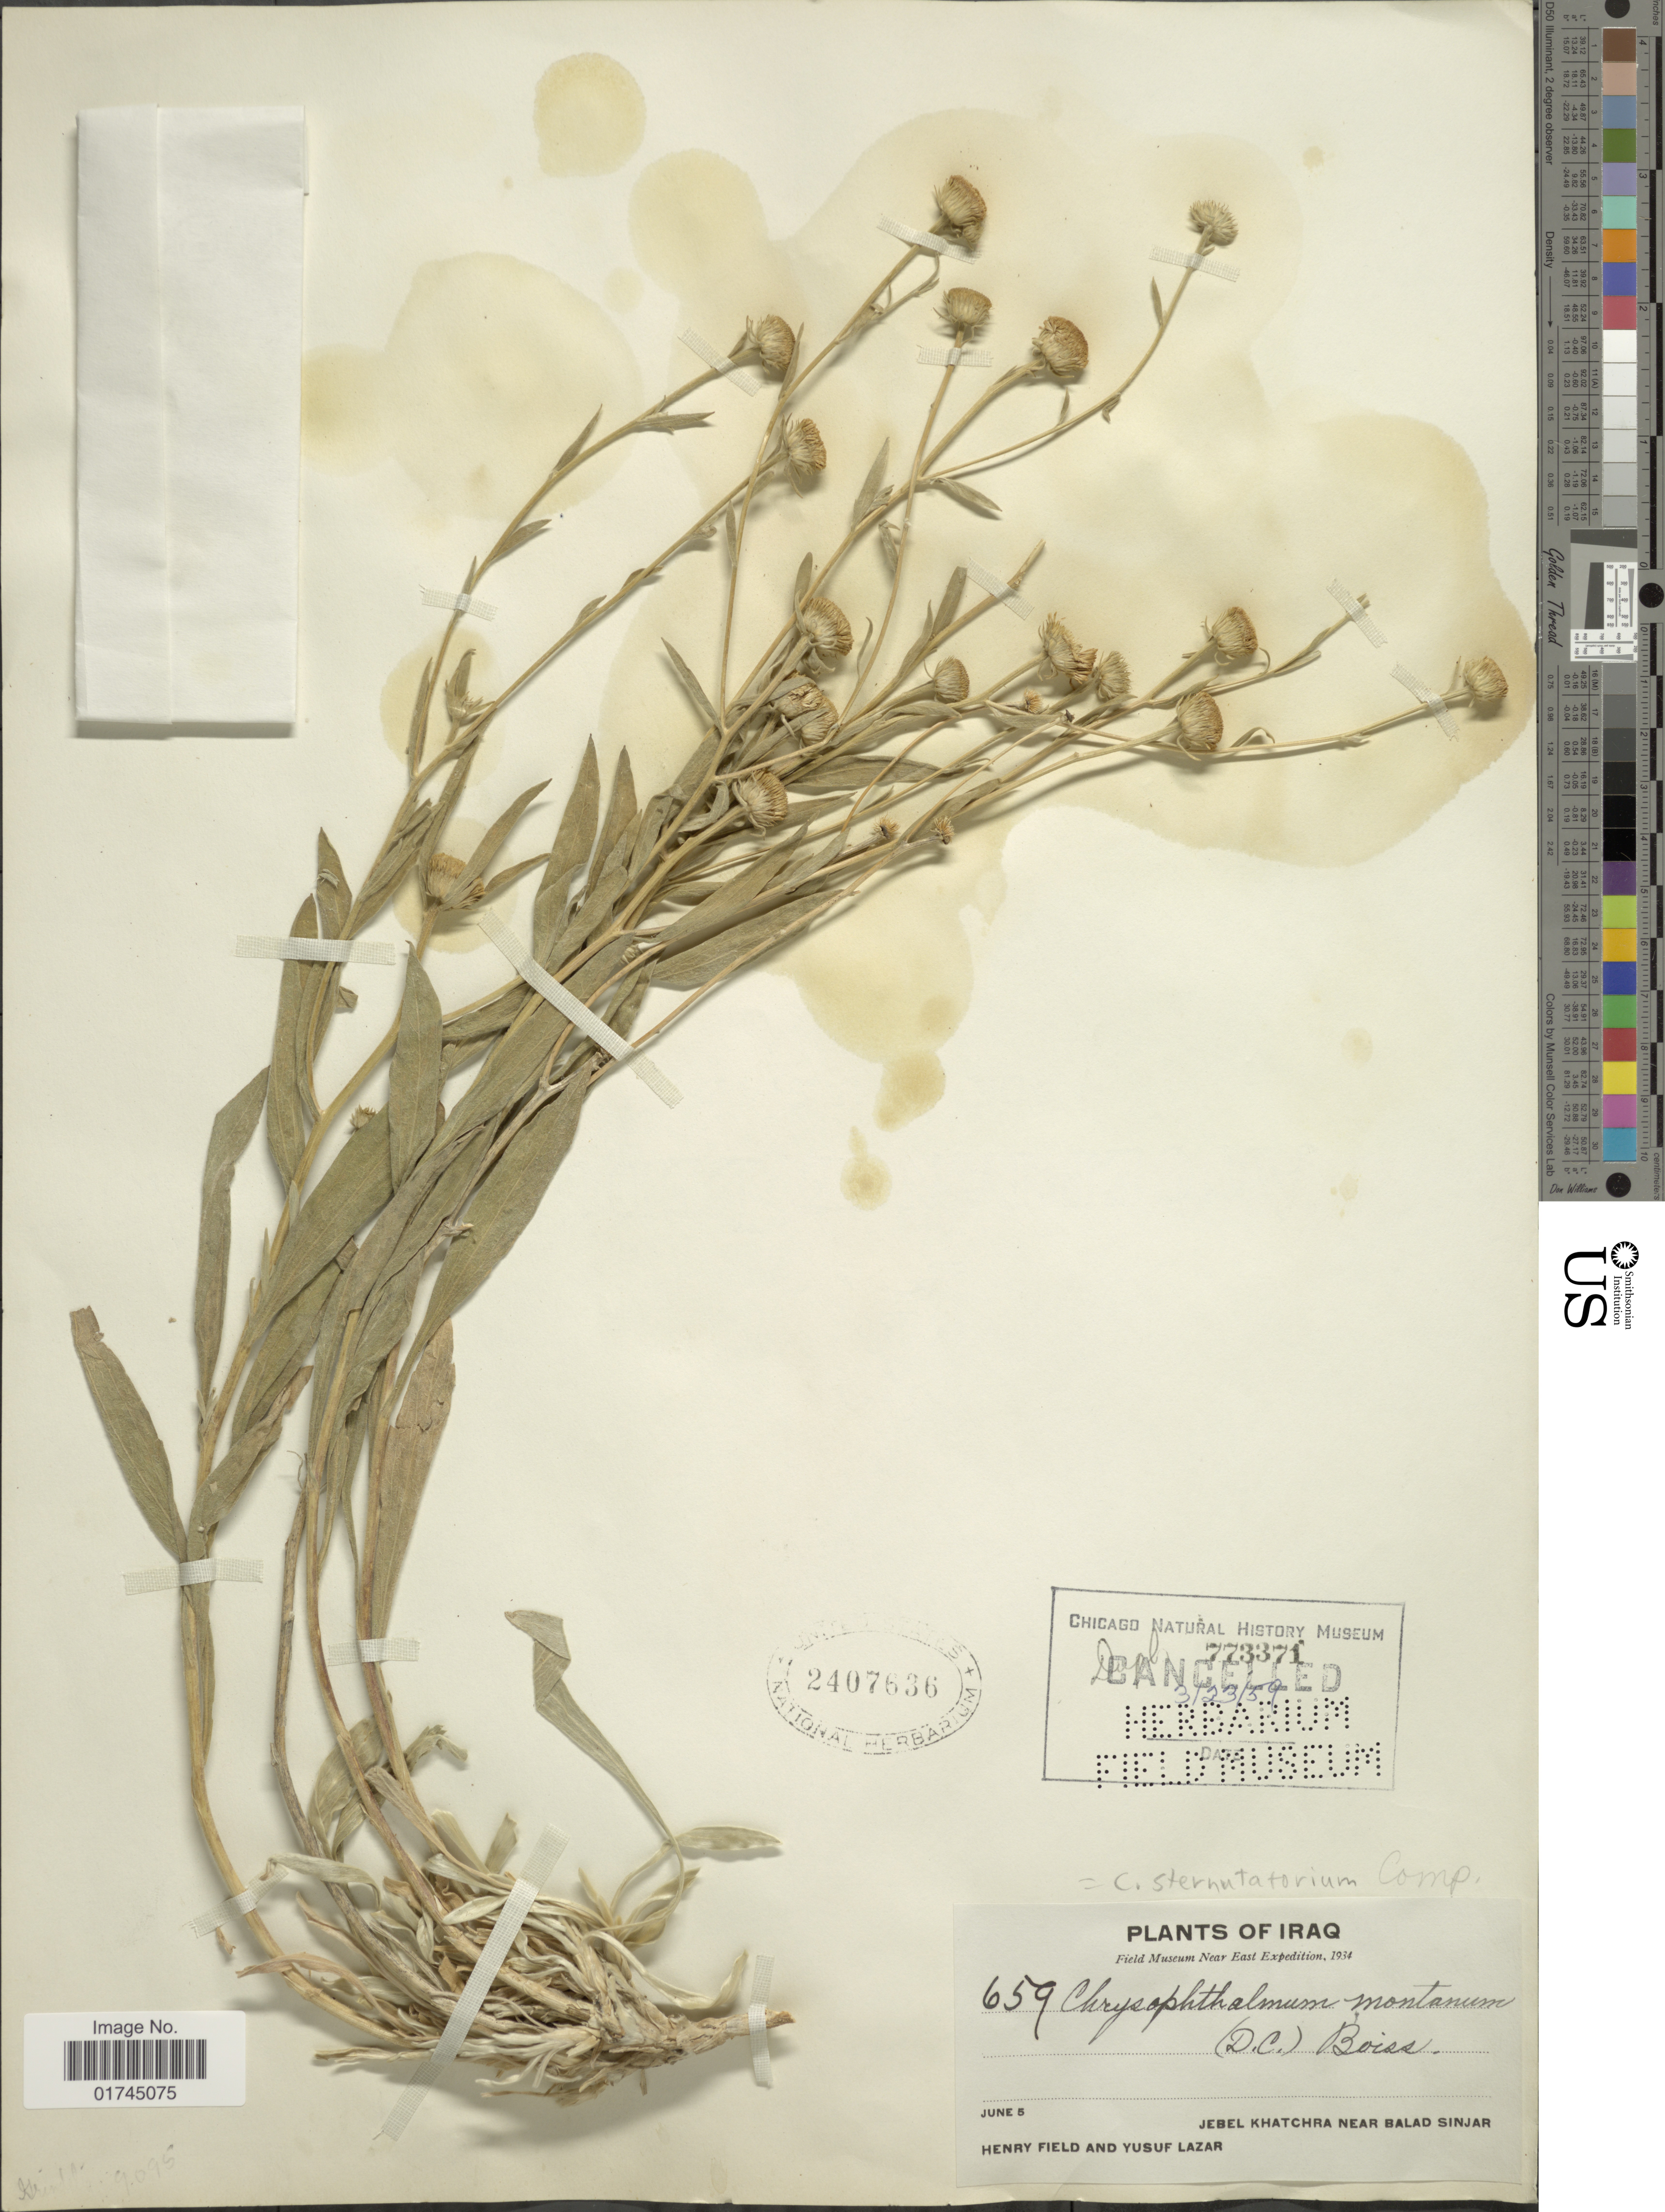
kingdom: Plantae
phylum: Tracheophyta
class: Magnoliopsida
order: Asterales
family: Asteraceae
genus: Chrysophthalmum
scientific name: Chrysophthalmum sternutatorium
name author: Sch. Bip. ex Walp.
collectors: H. Field & Y. Lazar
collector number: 659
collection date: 1934-06-05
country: Iraq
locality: Jebel Khatchra near Balad Sinjar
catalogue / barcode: US 2407636